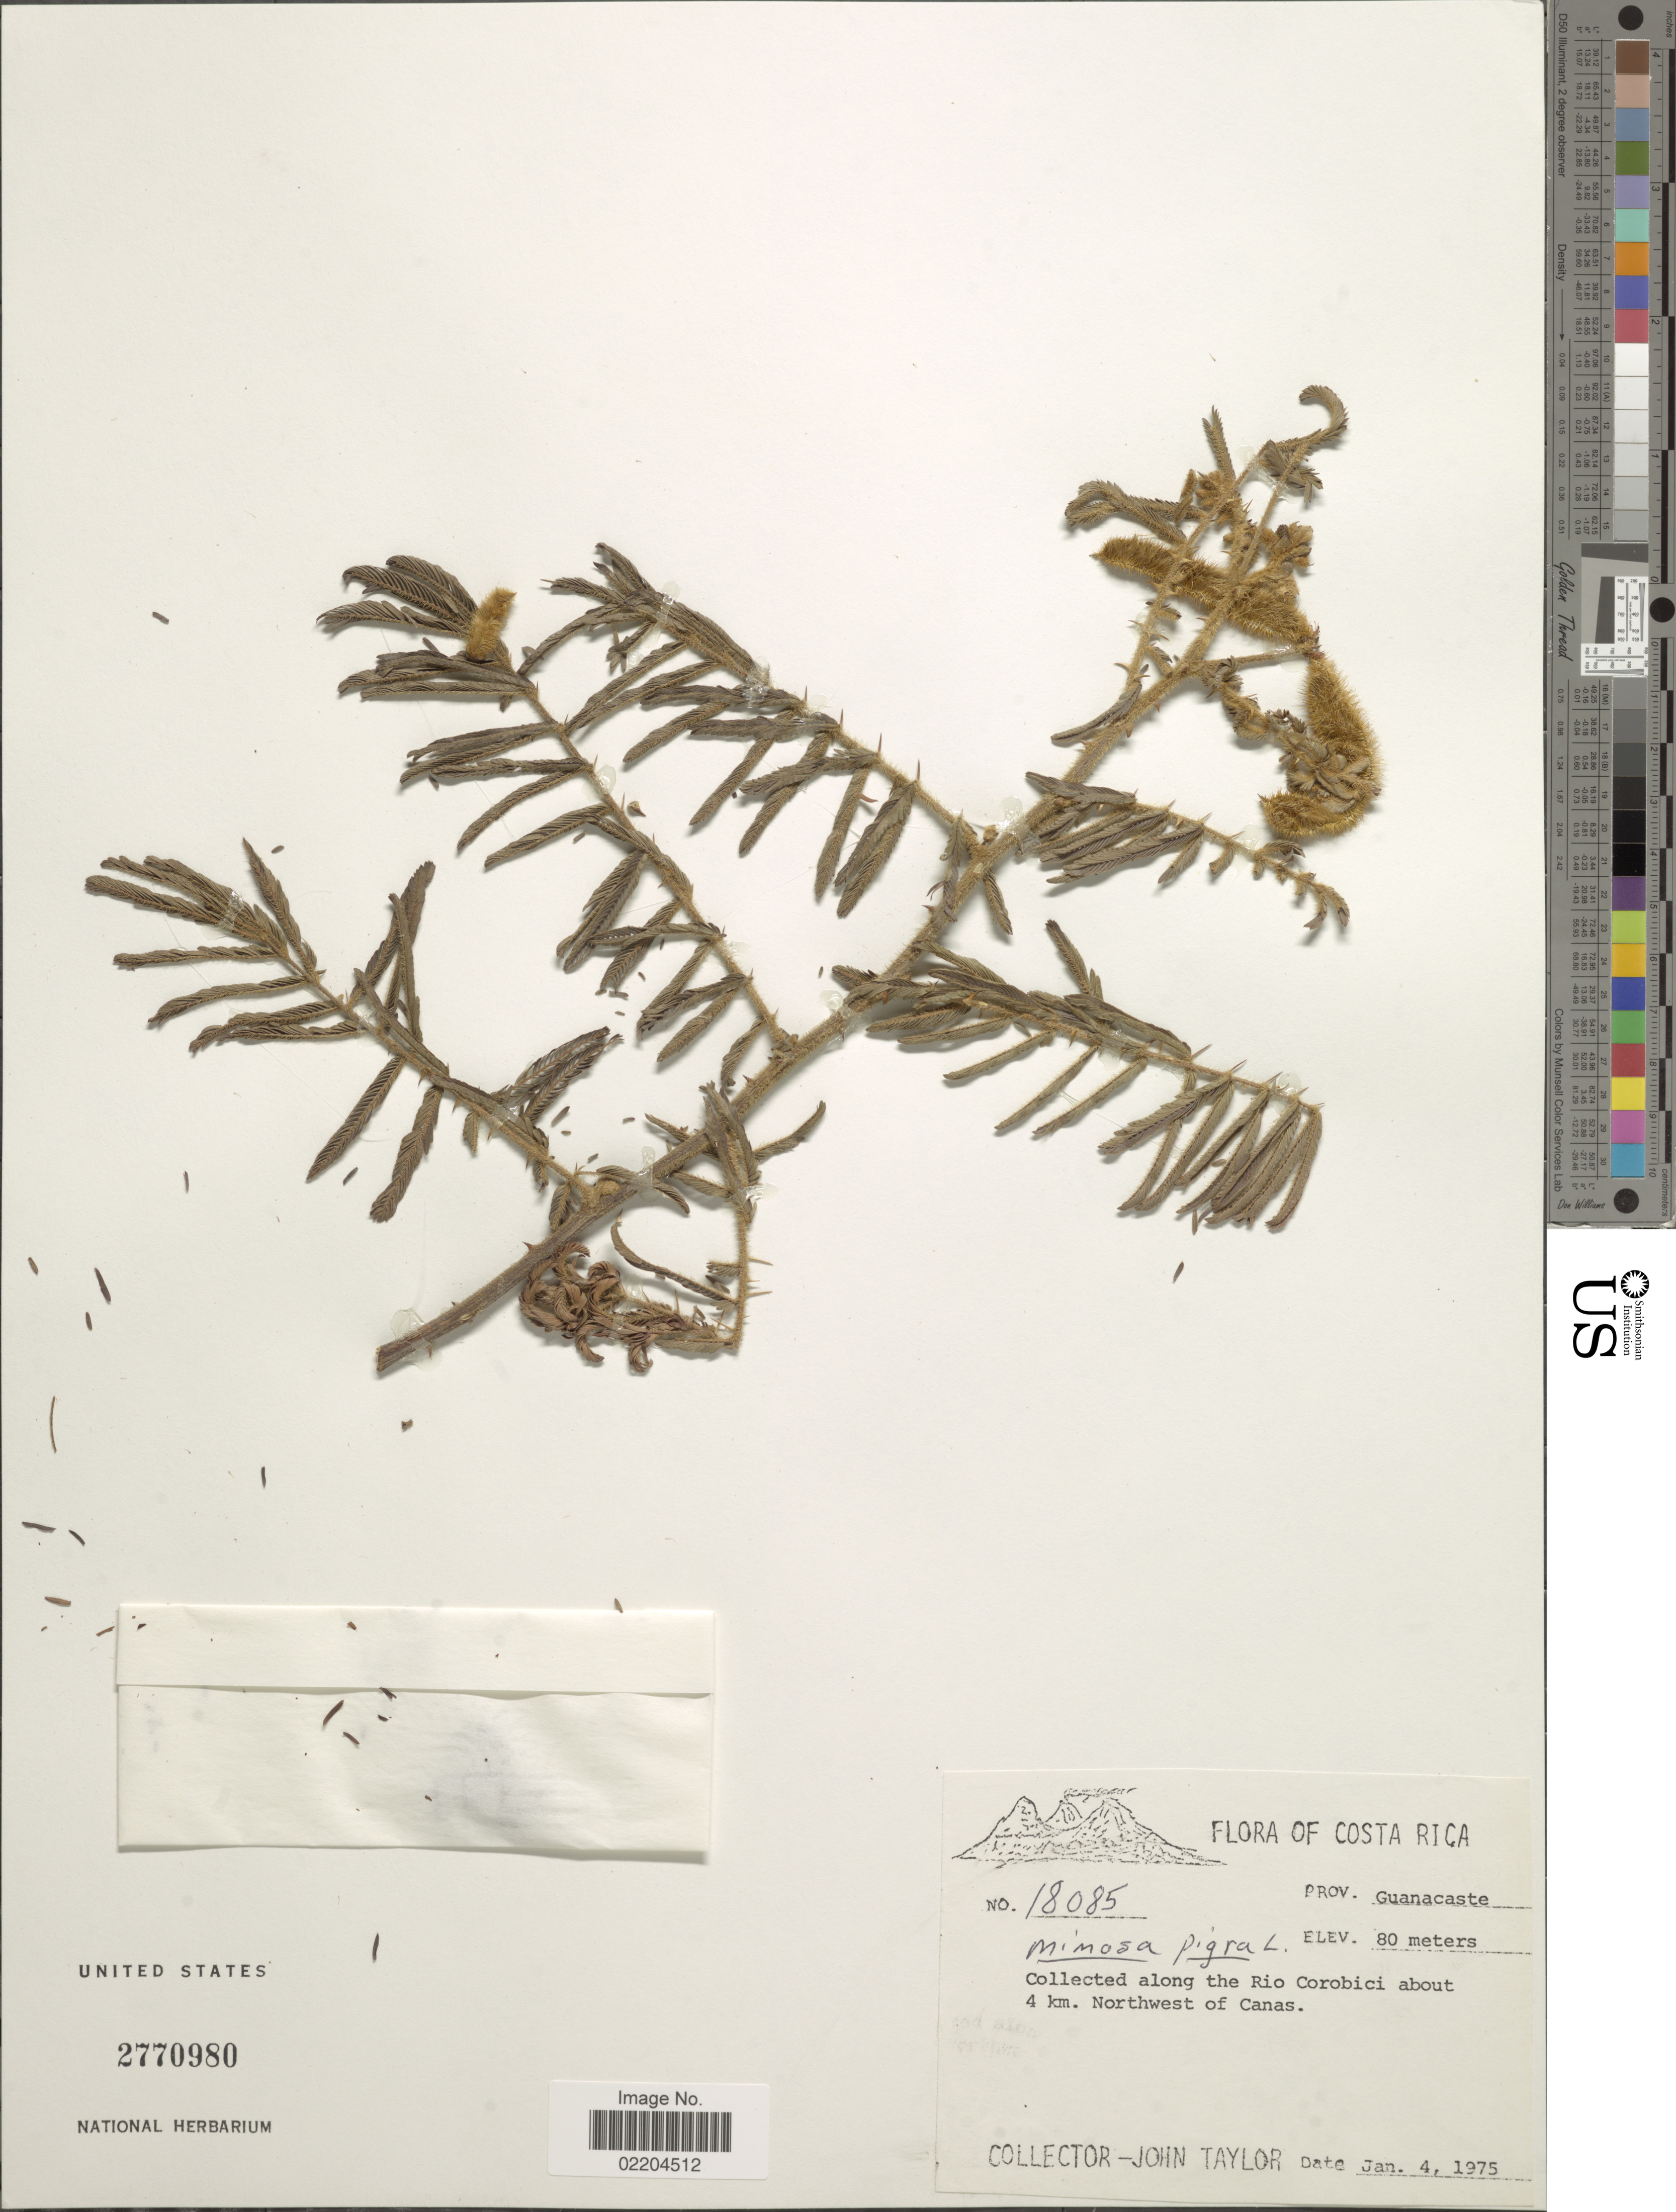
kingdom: Plantae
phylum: Tracheophyta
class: Magnoliopsida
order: Fabales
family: Fabaceae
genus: Mimosa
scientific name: Mimosa pigra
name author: L.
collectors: J. Taylor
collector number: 18085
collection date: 1975-01-04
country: Costa Rica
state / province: Guanacaste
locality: Costa Rica. Prov. Guanacaste, along the Rio Corobici about 4 km. Northwest of Canas.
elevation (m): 80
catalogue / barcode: US 2770980